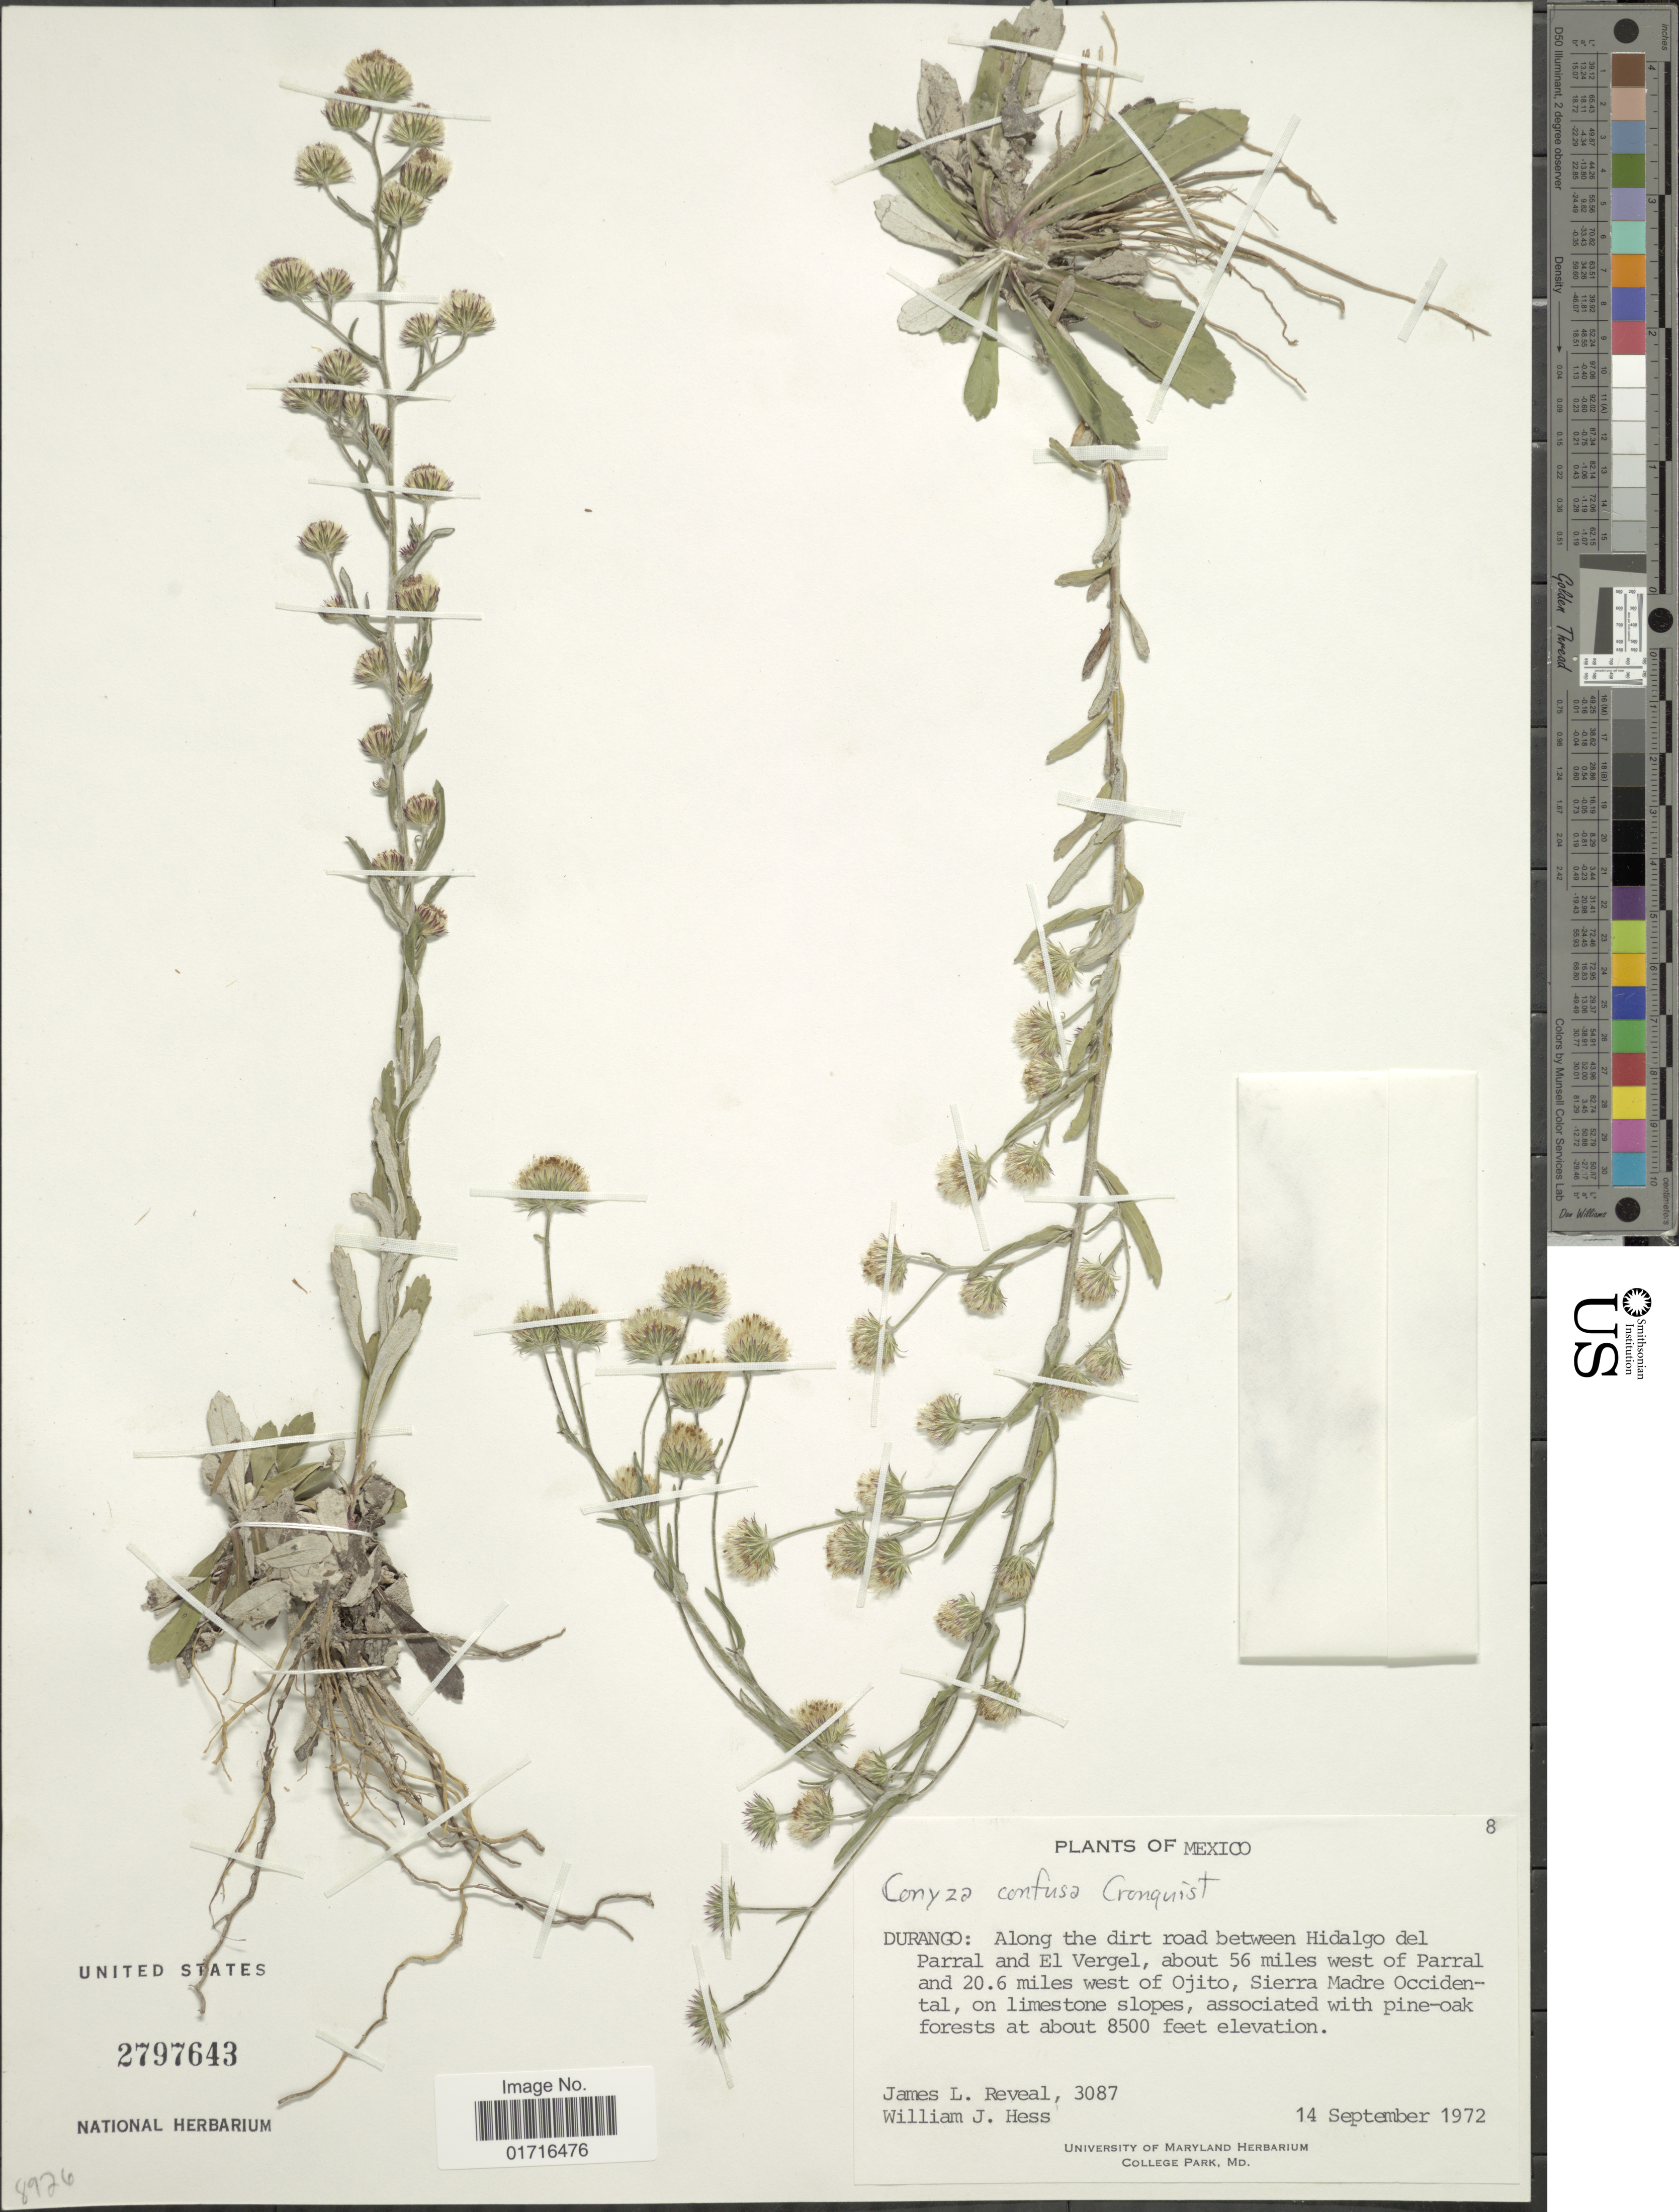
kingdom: Plantae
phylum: Tracheophyta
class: Magnoliopsida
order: Asterales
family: Asteraceae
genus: Conyza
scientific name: Conyza confusa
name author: Cronq.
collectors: J. L. Reveal & W. Hess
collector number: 3087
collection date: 1972-09-14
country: Mexico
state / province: Durango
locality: Along the dirt road between Hidalgo del Parral and El Vergel, about 56 miles west of Parral and 20.6 miles west of Ojito, Sierra Madre Occidental, on limestone slopes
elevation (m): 2591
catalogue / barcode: US 2797643